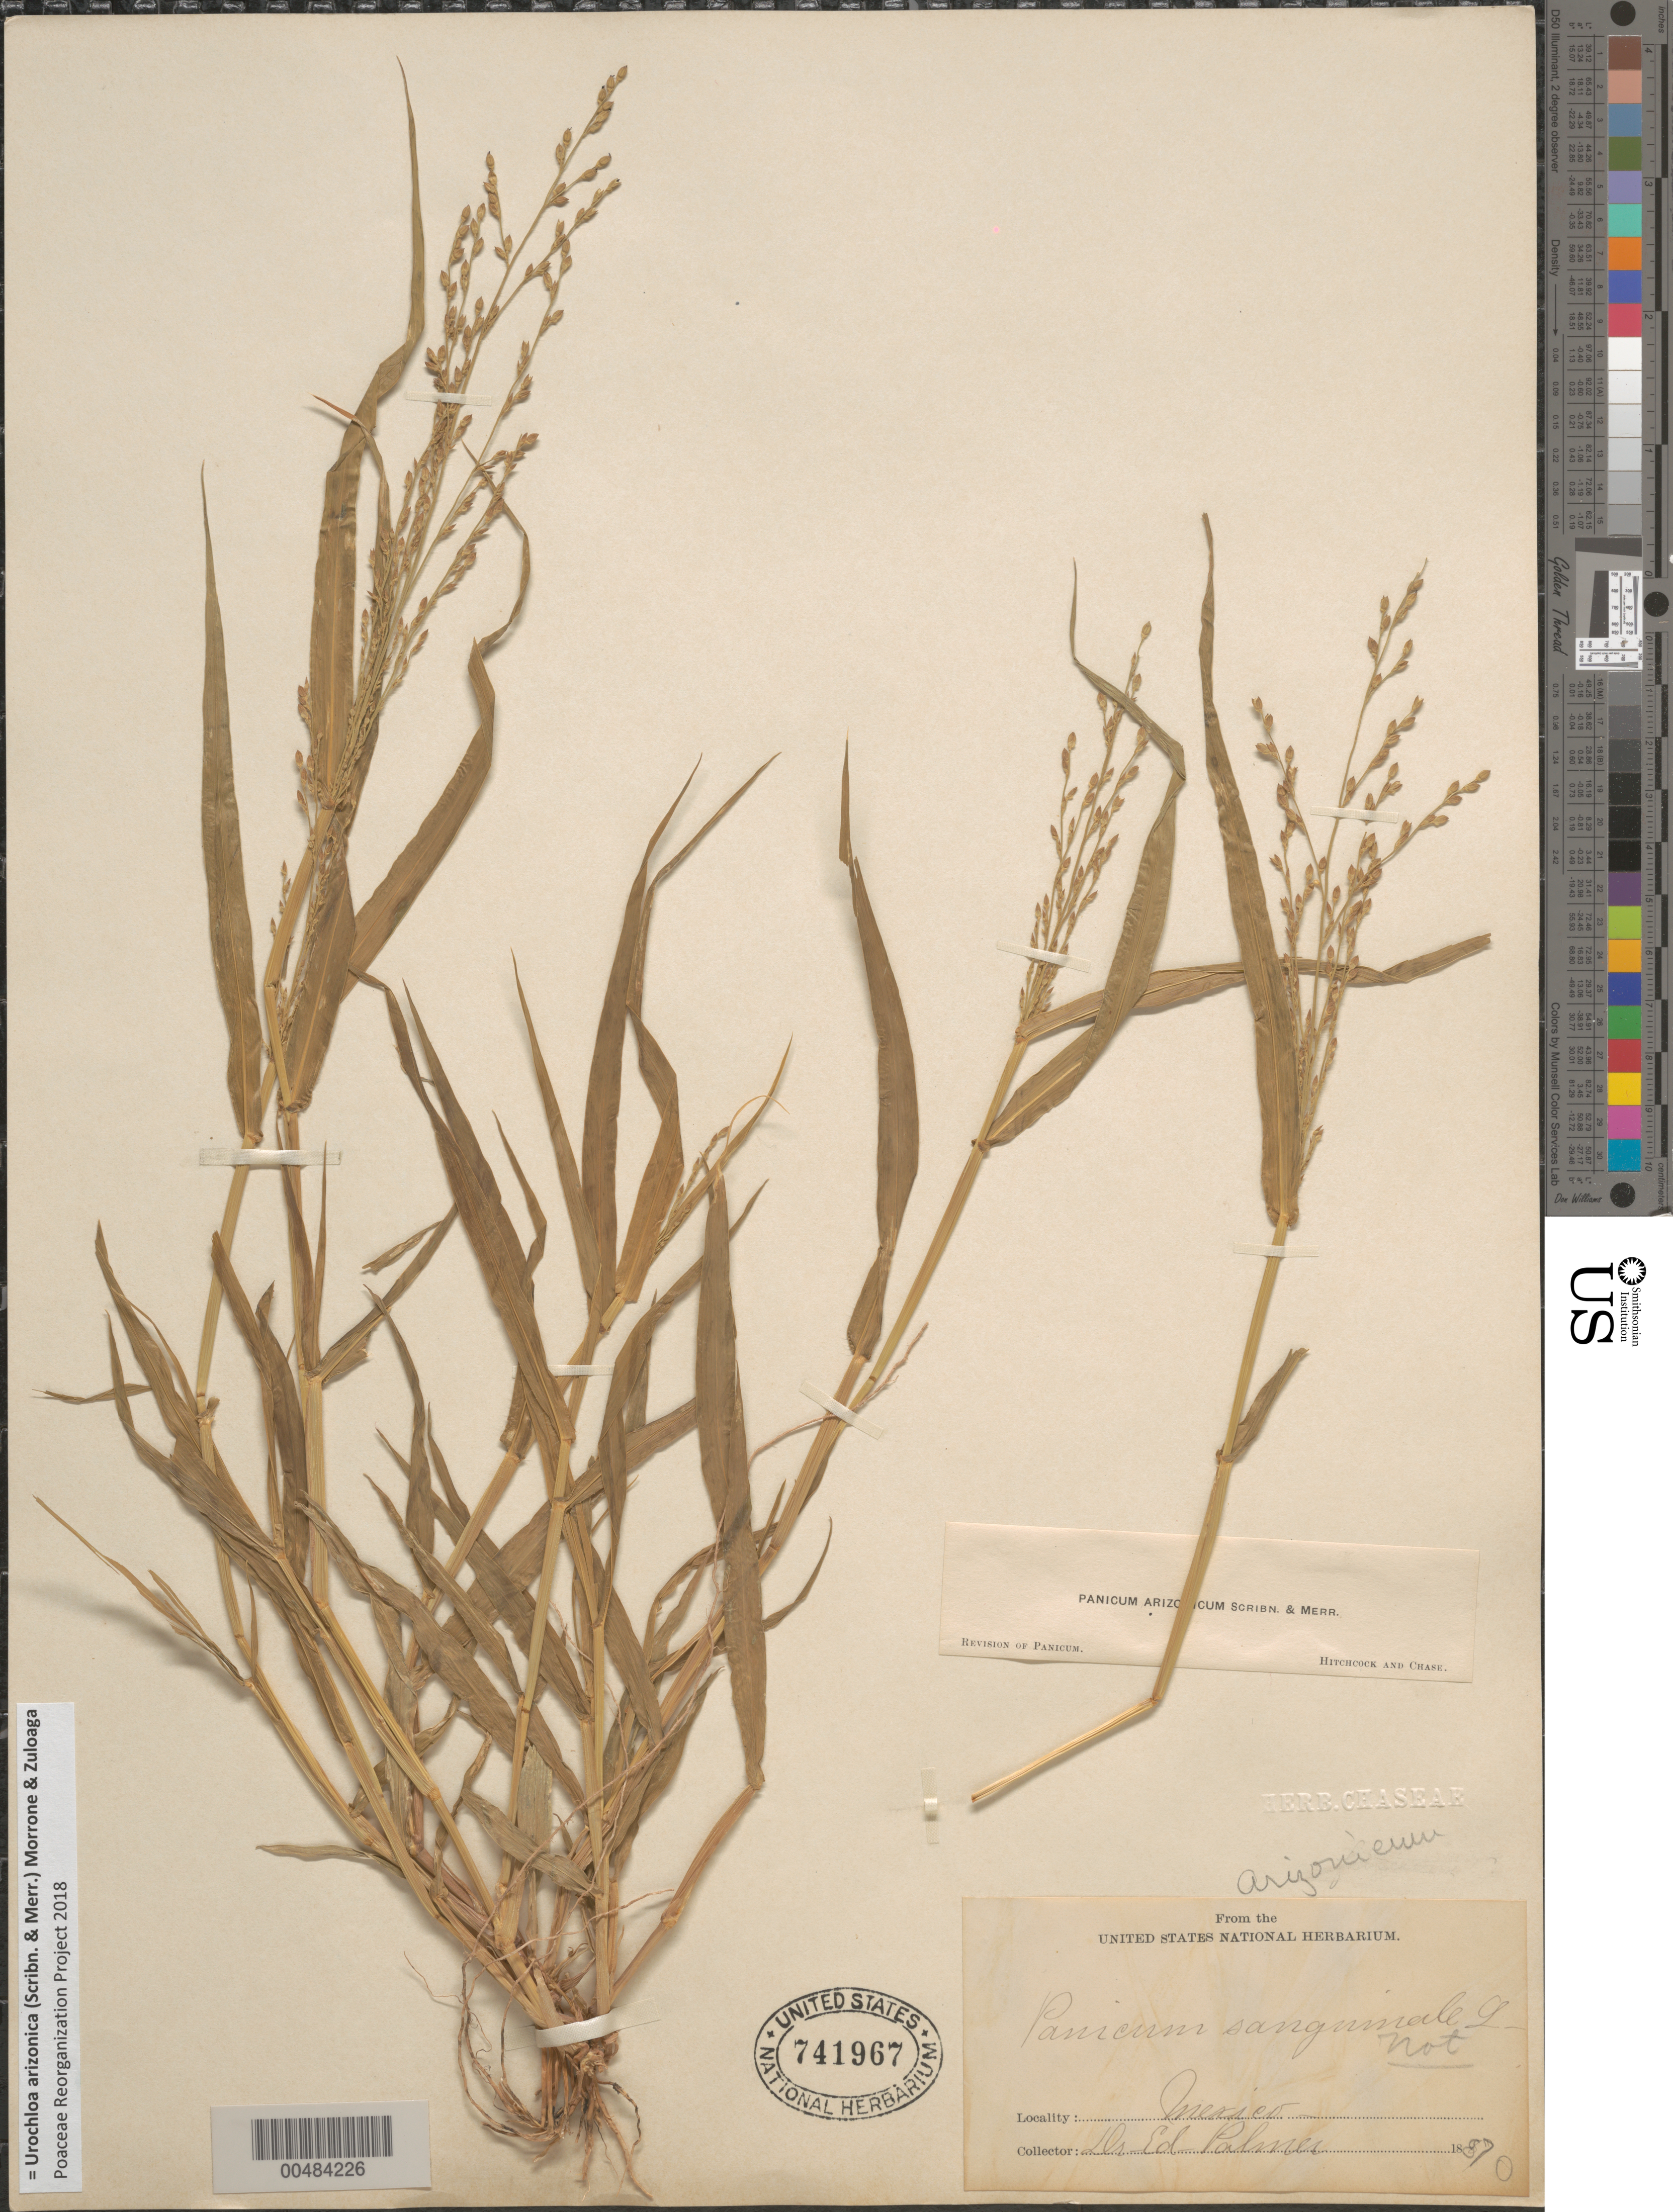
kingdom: Plantae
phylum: Tracheophyta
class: Liliopsida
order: Poales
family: Poaceae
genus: Brachiaria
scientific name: Brachiaria arizonicum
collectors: E. Palmer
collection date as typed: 1889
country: Mexico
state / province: Durango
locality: San Ramon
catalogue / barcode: US 741967